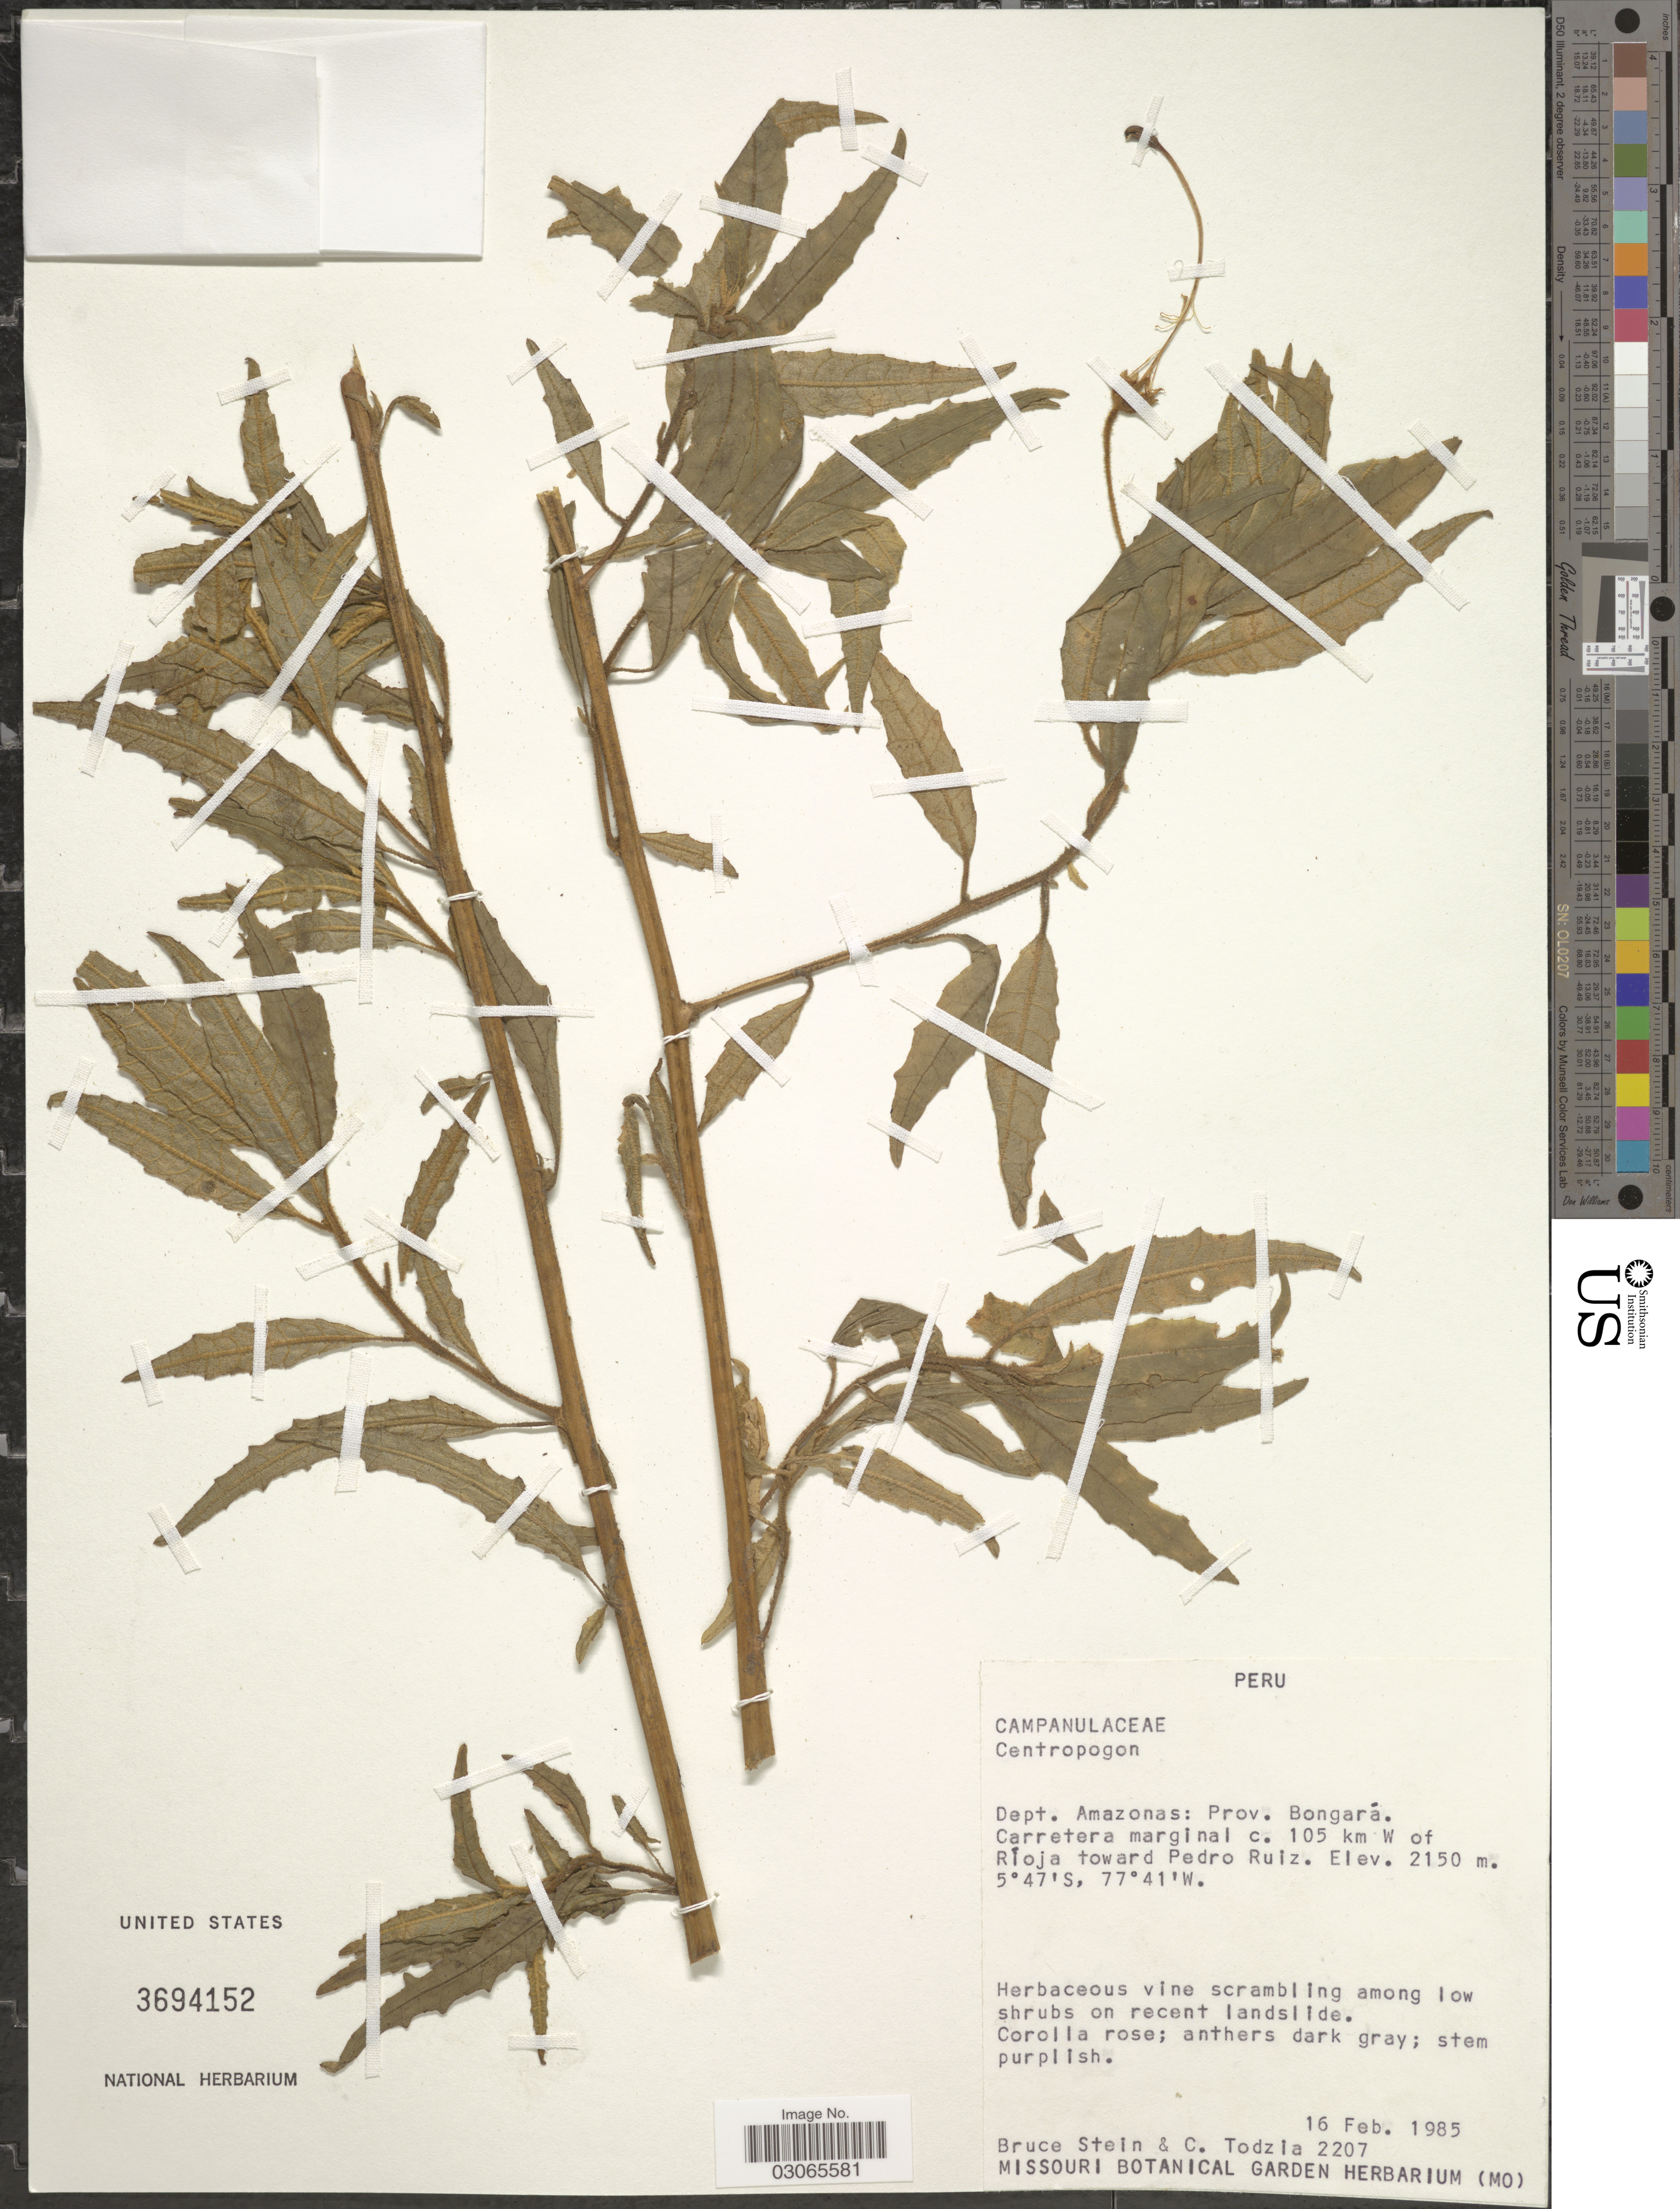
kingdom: Plantae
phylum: Tracheophyta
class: Magnoliopsida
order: Asterales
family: Campanulaceae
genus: Centropogon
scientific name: Centropogon sp.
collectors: B. A. Stein & C. A. Todzia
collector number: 2207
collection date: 1985-02-16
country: Peru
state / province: Amazonas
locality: Dept. Amazonas: Prov. Bongará. Carretera marginam c. 105 km W of Ríoja toward Pedro Ruiz.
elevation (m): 2150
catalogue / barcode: US 3694152